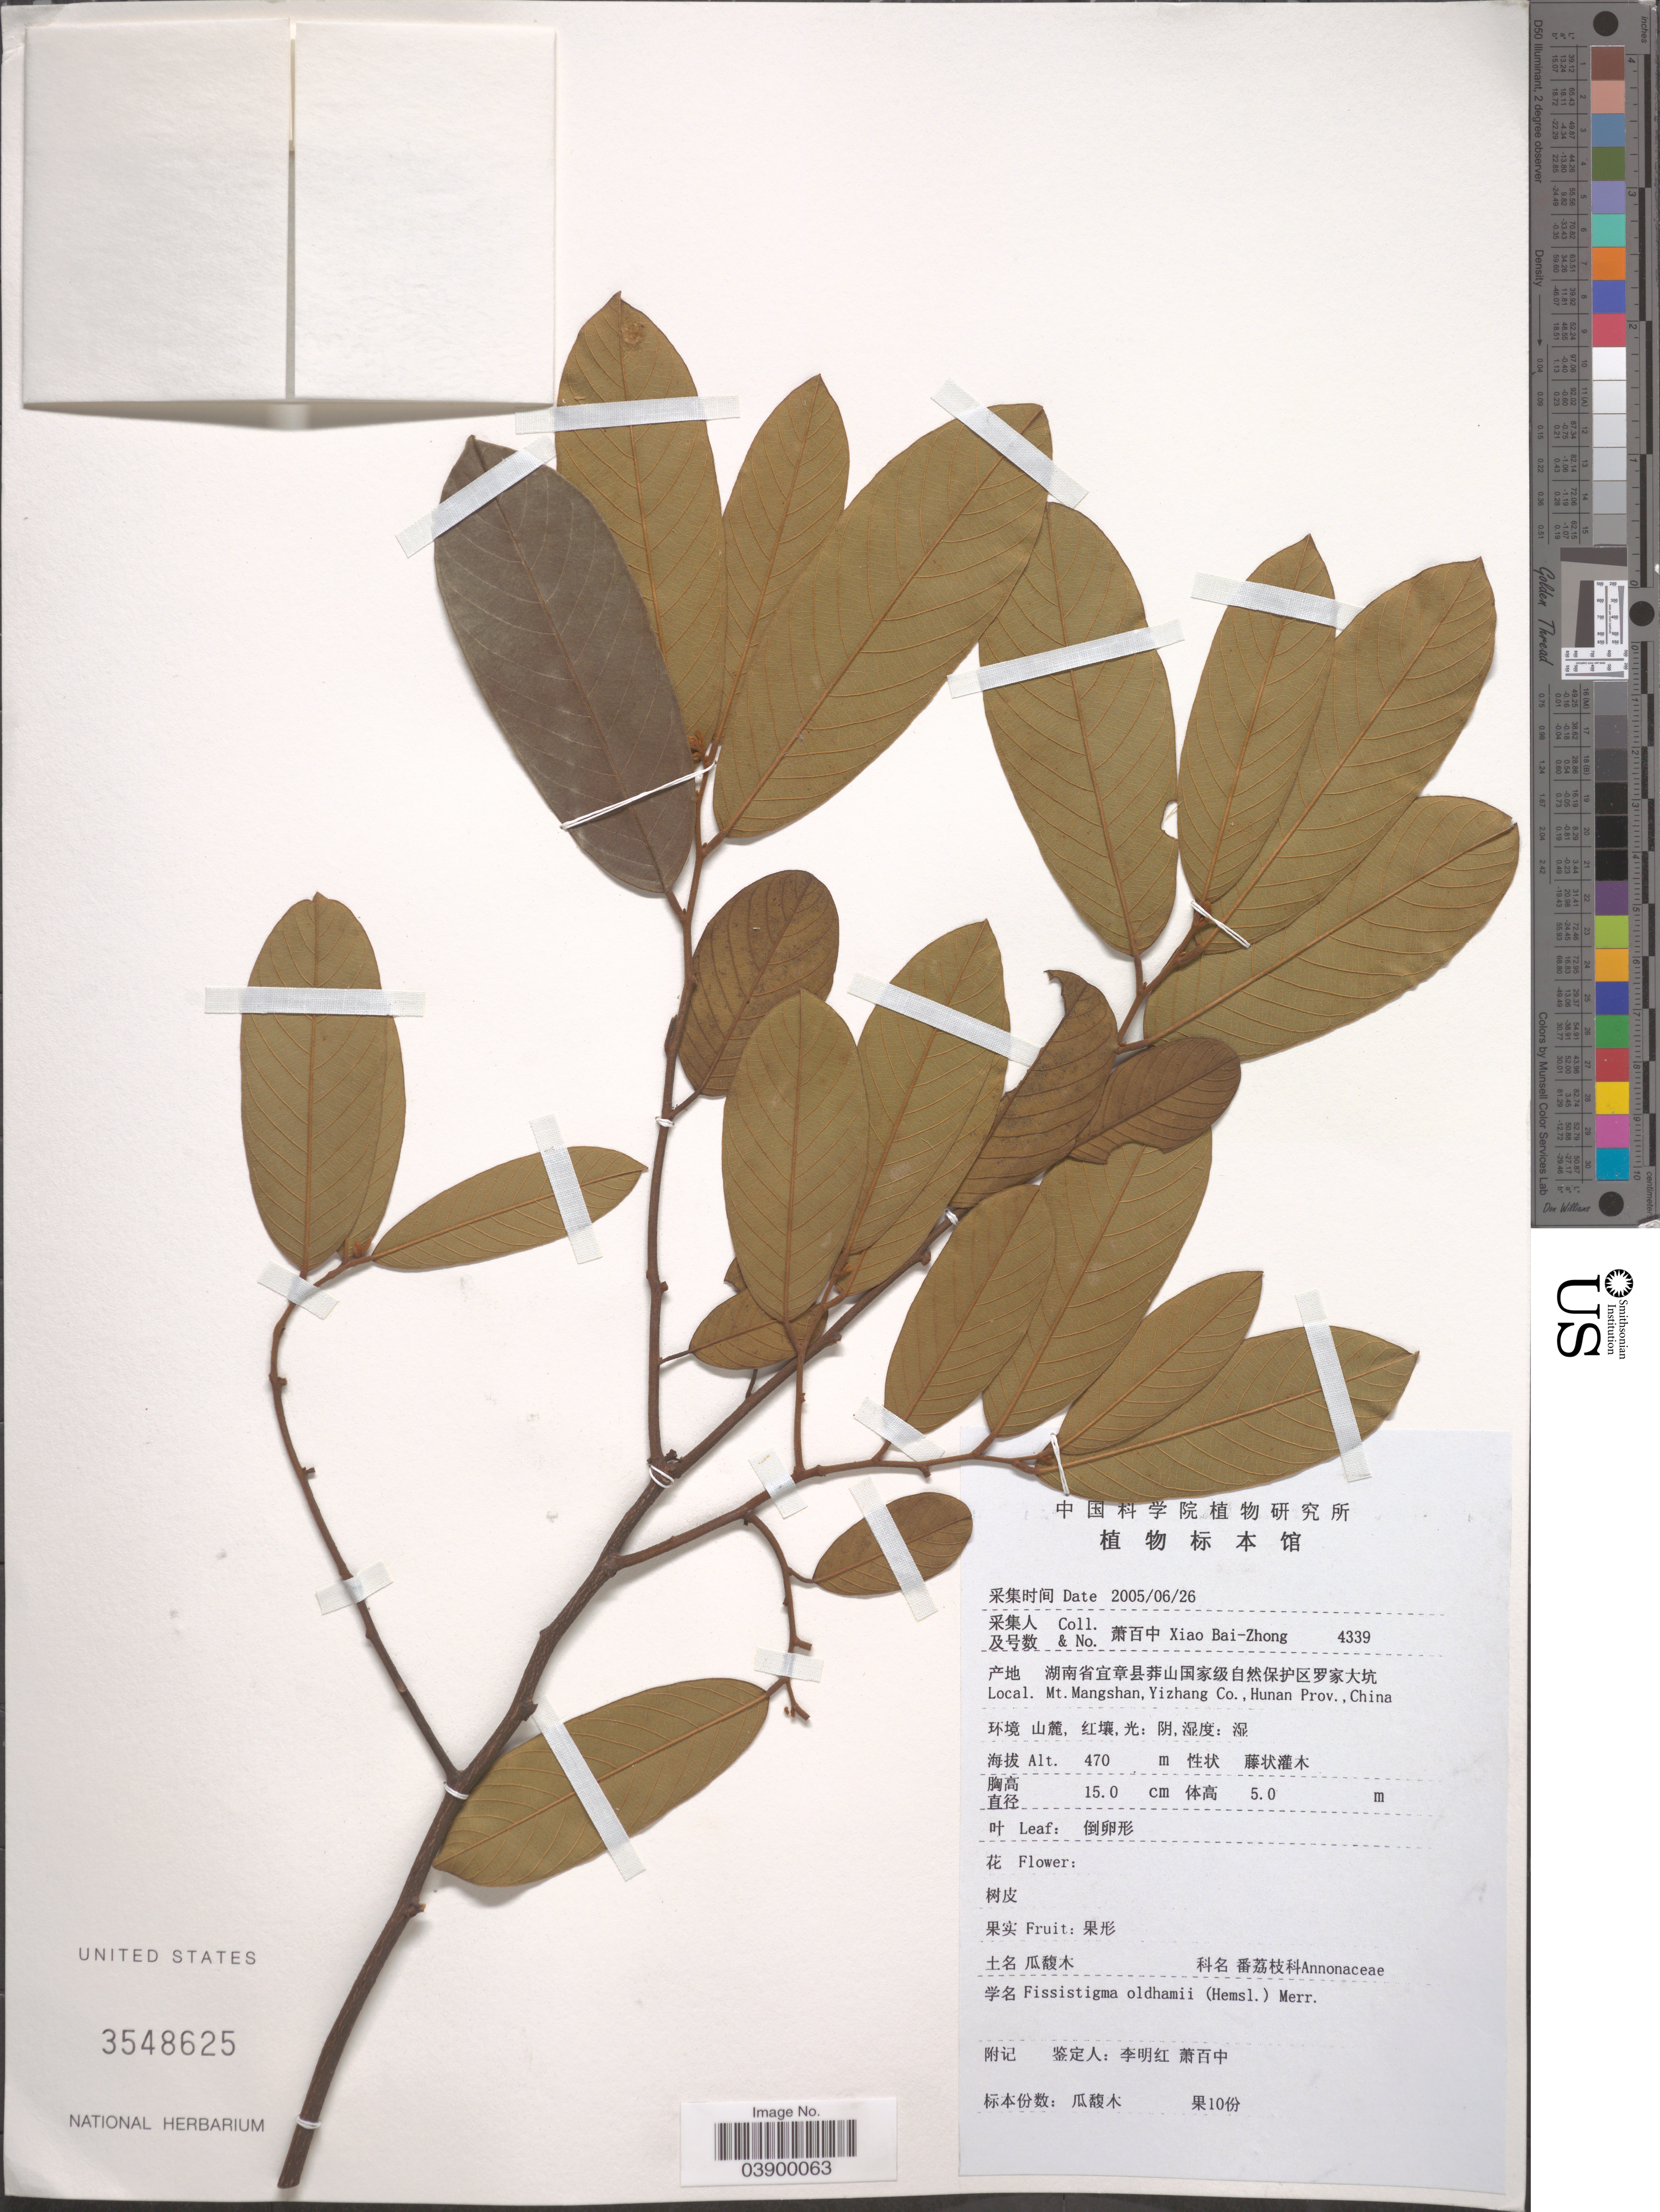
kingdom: Plantae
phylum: Tracheophyta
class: Magnoliopsida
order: Magnoliales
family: Annonaceae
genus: Fissistigma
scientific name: Fissistigma oldhamii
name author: (Hemsl.) Merr.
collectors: B. Z. Xiao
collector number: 4339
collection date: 2005-06-26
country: China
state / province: Hunan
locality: Mt. Mangshan, Yizhang Co.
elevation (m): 470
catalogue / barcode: US 3548625